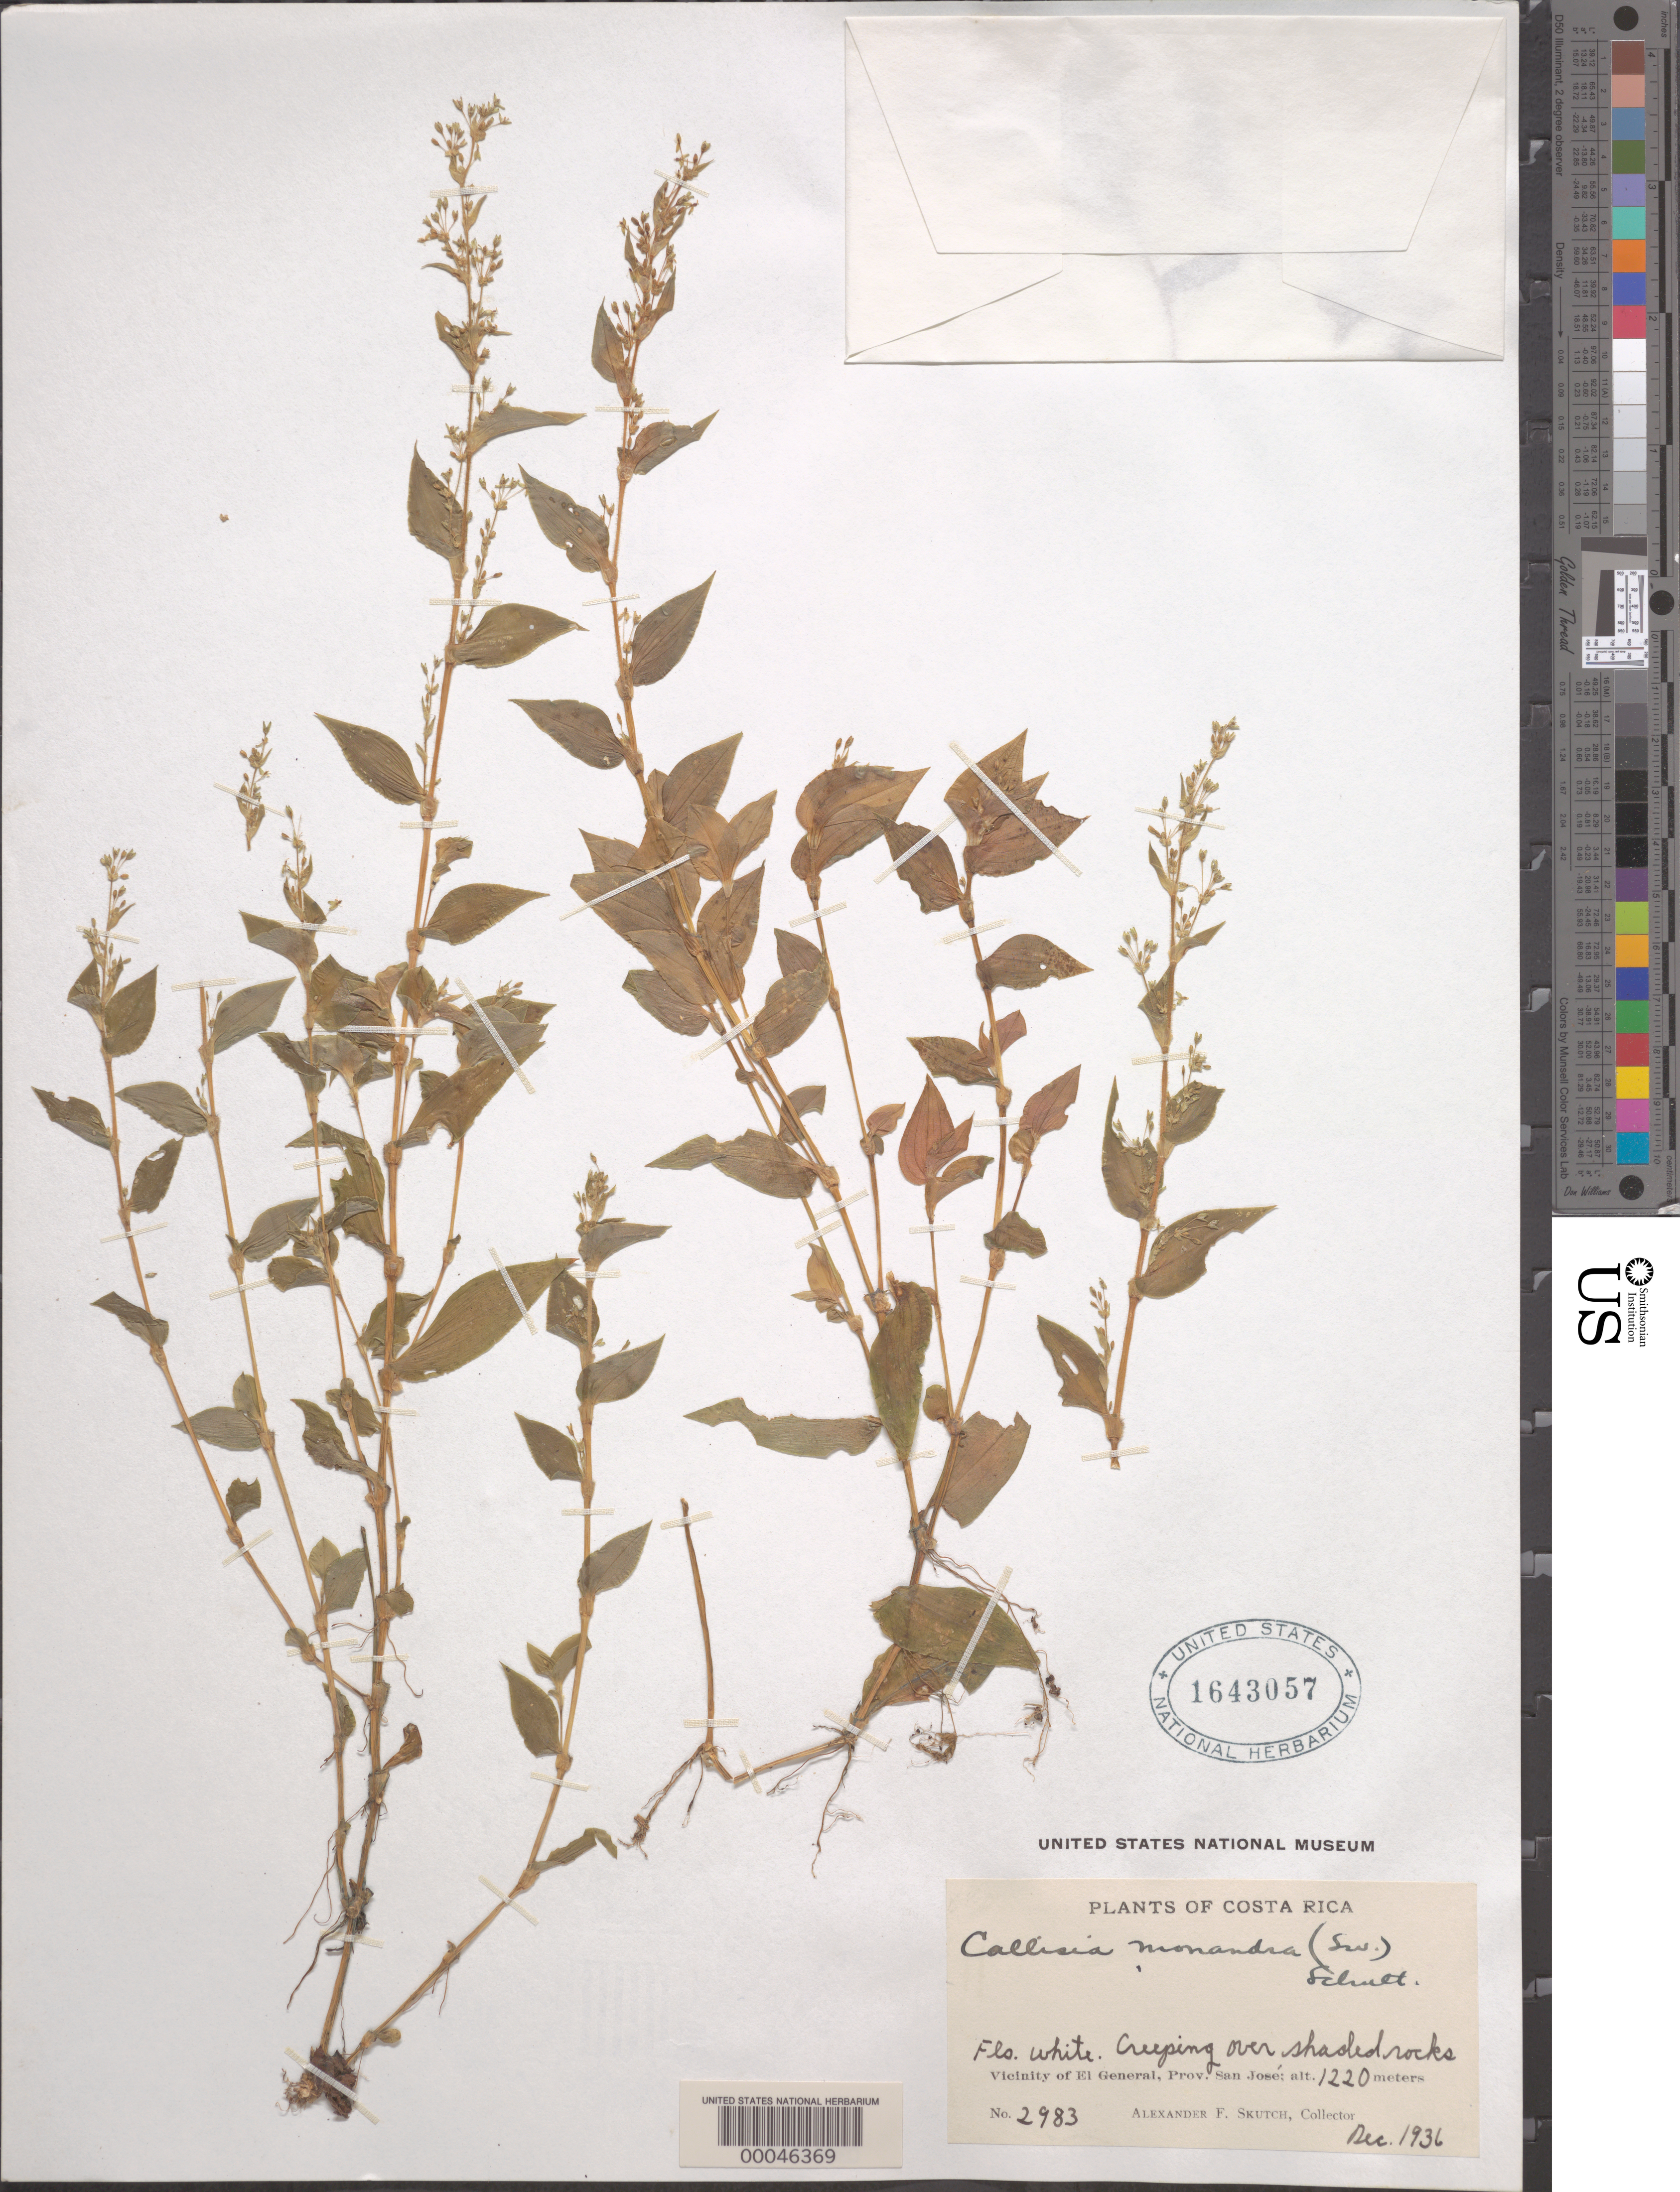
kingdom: Plantae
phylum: Tracheophyta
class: Liliopsida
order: Commelinales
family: Commelinaceae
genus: Callisia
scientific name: Callisia monandra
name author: (Sw.) Schult. & Schult. f.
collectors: A. F. Skutch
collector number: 2983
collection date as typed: Dec 1936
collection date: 1936-12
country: Costa Rica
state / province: San José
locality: Near el general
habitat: Shaded rocks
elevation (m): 1220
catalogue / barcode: US 1643057